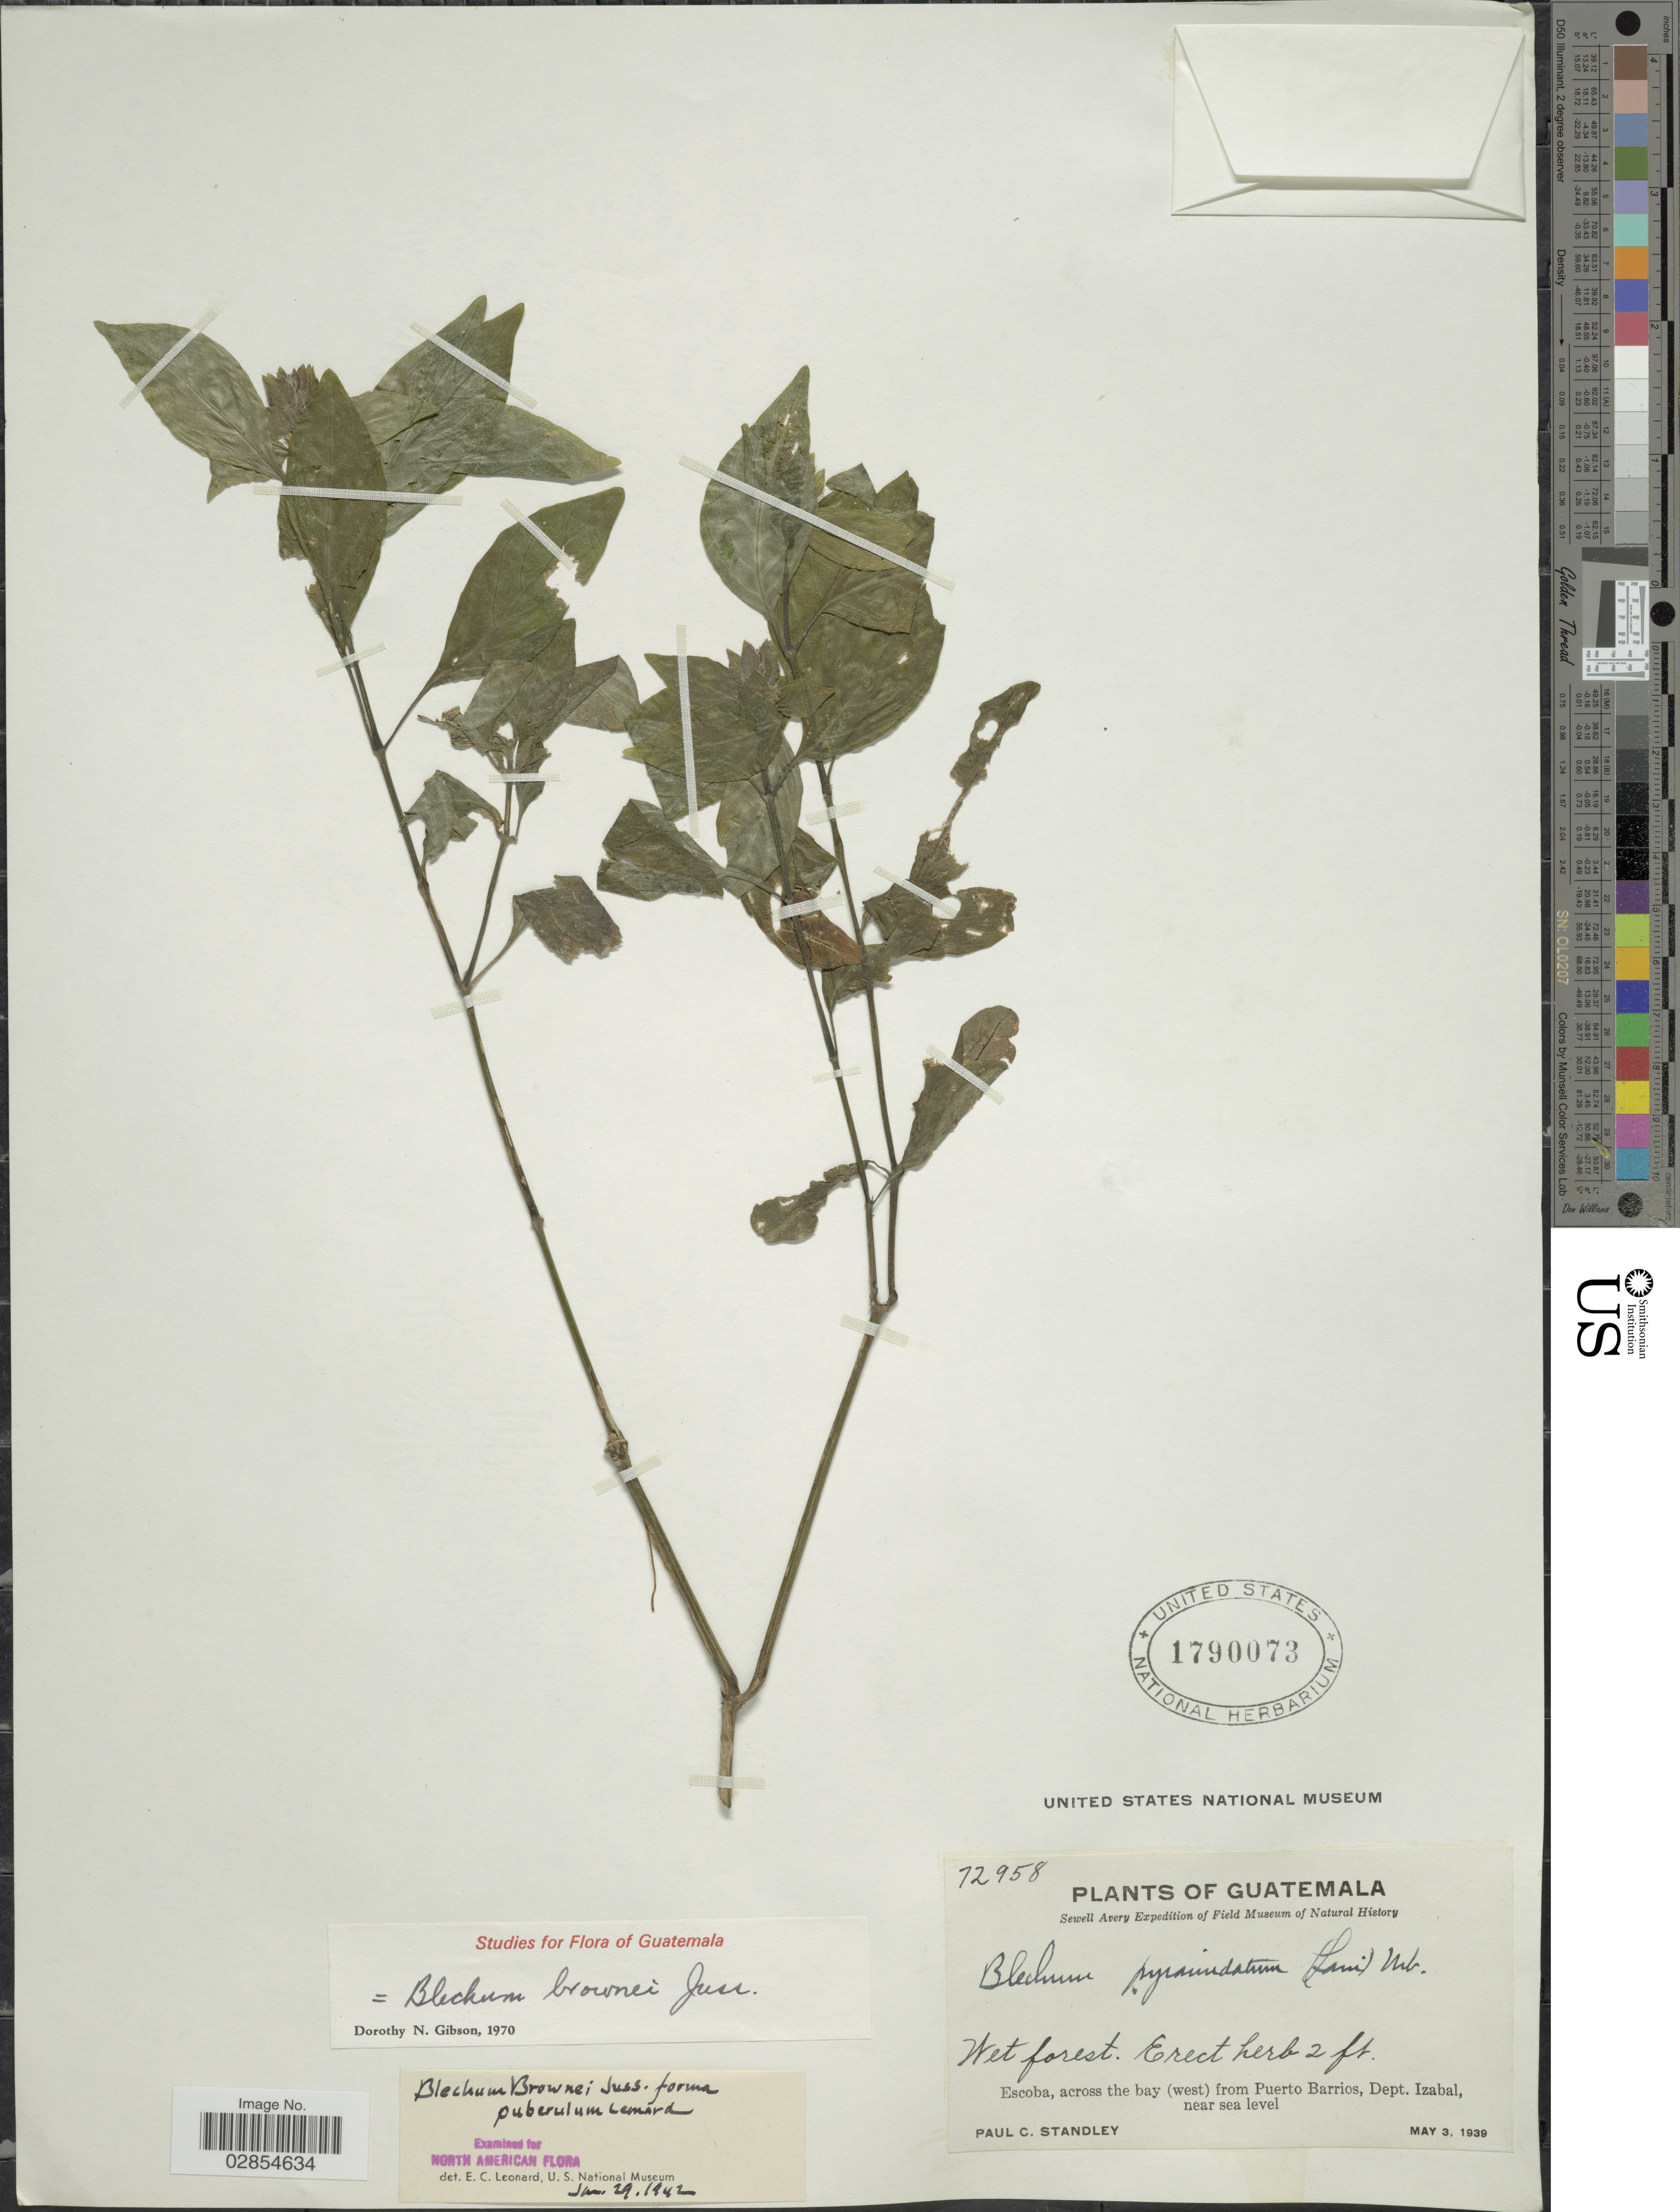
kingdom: Plantae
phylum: Tracheophyta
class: Magnoliopsida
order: Lamiales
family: Acanthaceae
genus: Blechum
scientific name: Blechum pyramidatum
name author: (Lam.) Urb.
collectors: P. C. Standley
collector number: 72958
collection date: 1939-05-03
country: Guatemala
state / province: Izabal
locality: Escoba, across the bay (west) from Puerto Barrios, Dept. Izabal.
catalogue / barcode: US 1790073